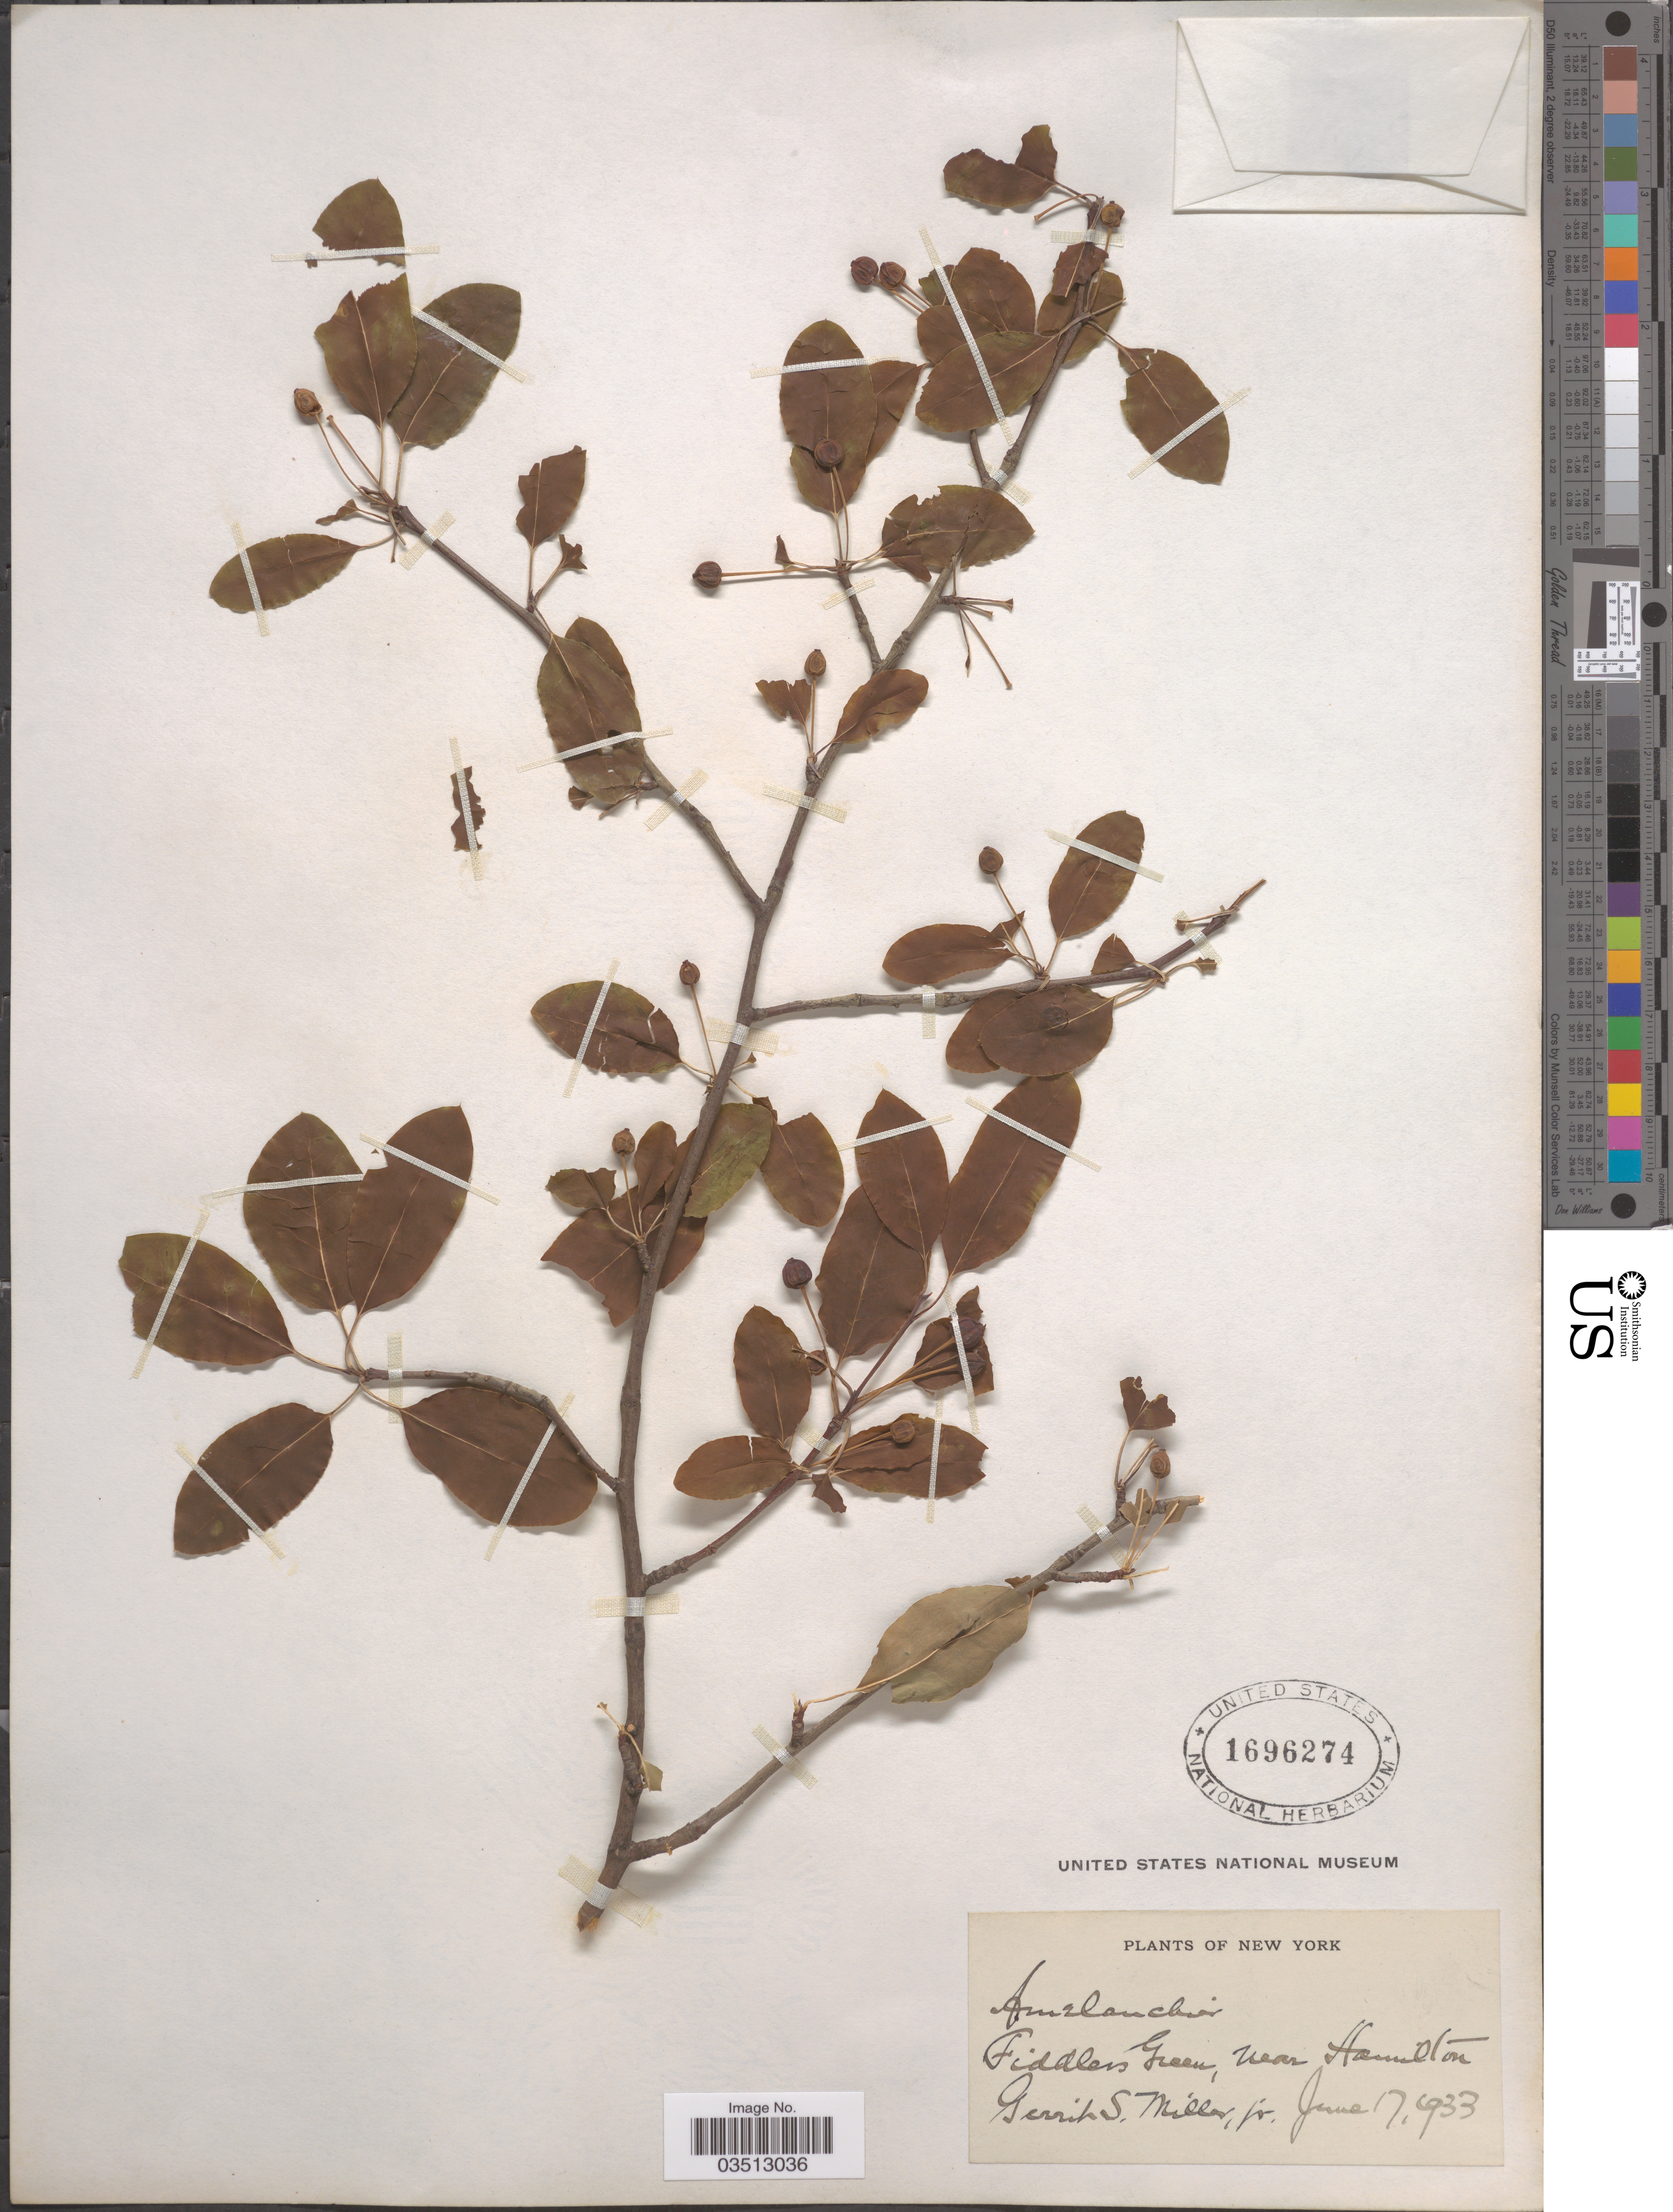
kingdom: Plantae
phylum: Tracheophyta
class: Magnoliopsida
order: Rosales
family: Rosaceae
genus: Amelanchier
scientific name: Amelanchier sp.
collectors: G. S. Miller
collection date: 1933-06-17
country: United States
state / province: New York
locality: Fiddlers Green, near Hamilton.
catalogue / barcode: US 1696274